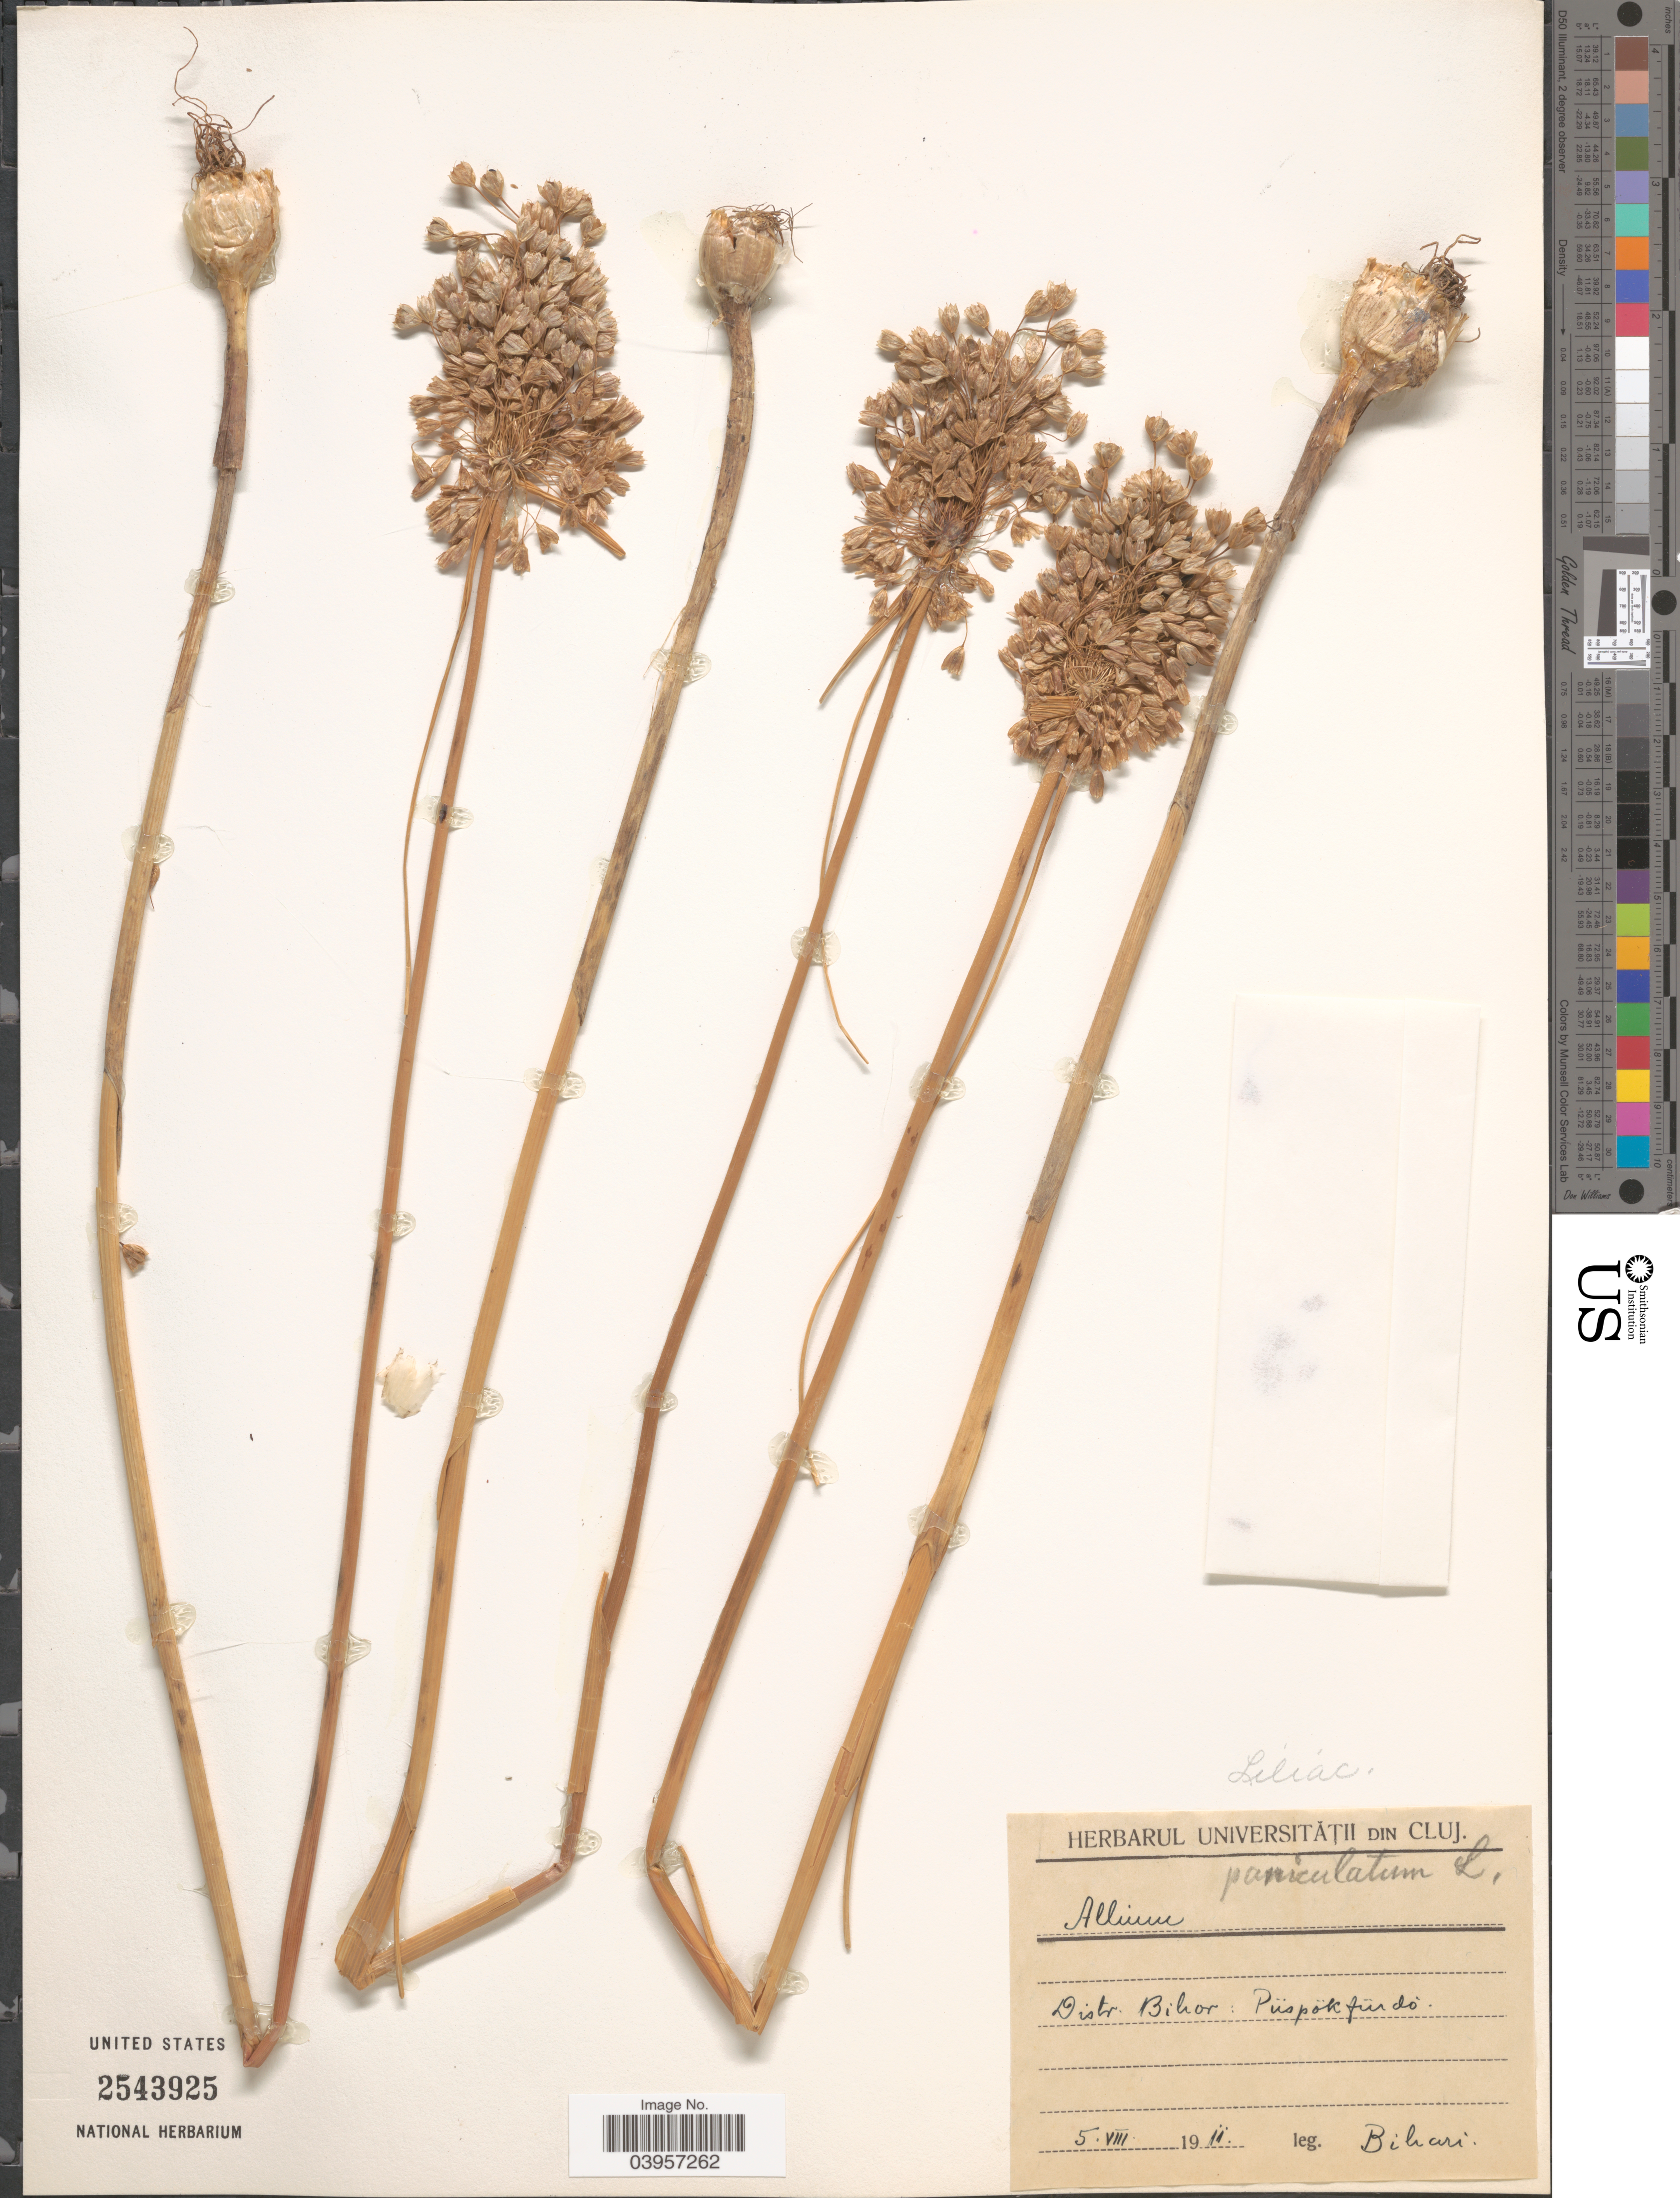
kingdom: Plantae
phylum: Tracheophyta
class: Liliopsida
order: Asparagales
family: Amaryllidaceae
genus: Allium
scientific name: Allium paniculatum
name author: L.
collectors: Bihari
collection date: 1911-08-05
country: Romania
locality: Distr. Bihor: Püspökfürdo.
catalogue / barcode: US 2543925